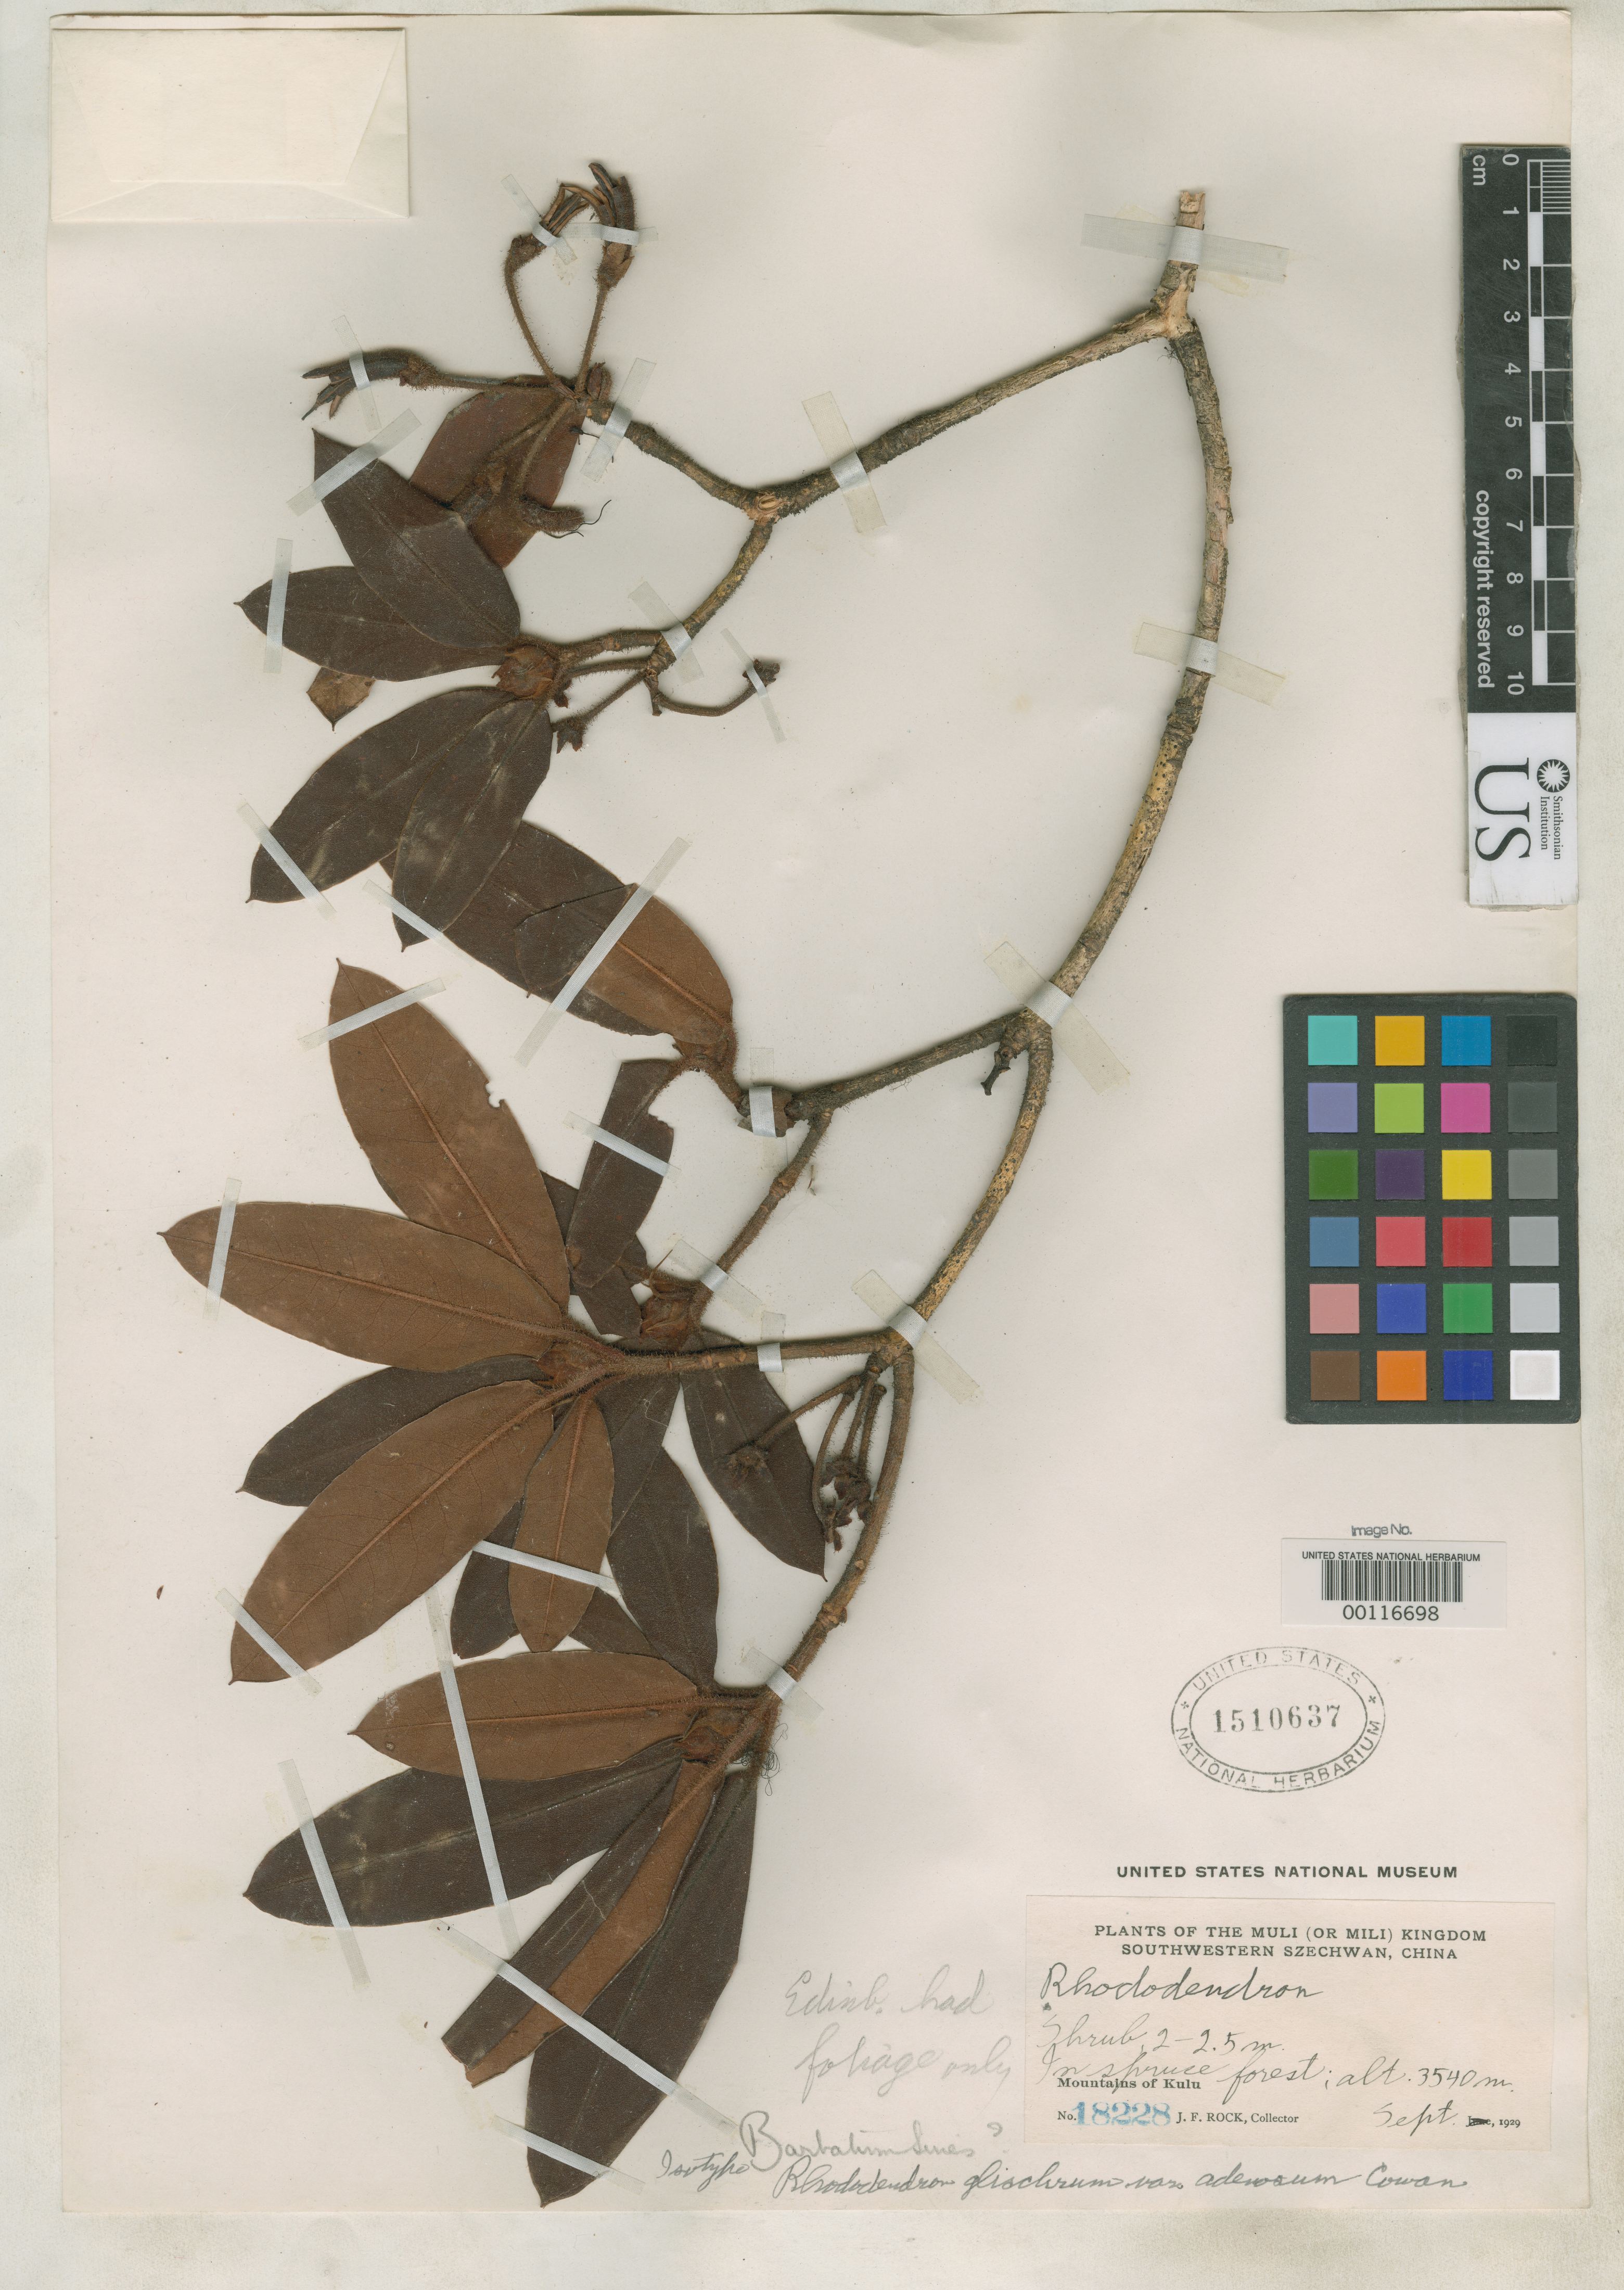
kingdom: Plantae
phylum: Tracheophyta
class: Magnoliopsida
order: Ericales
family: Ericaceae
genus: Rhododendron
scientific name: Rhododendron glischrum var. adenosum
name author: Cowan & Davidian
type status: Isotype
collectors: J. F. Rock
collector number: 18228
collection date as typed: Sep 1929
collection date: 1929-09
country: China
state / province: Sichuan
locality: Mts.of Kulu; alt. 3540 m.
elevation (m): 3540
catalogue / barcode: US 1510637